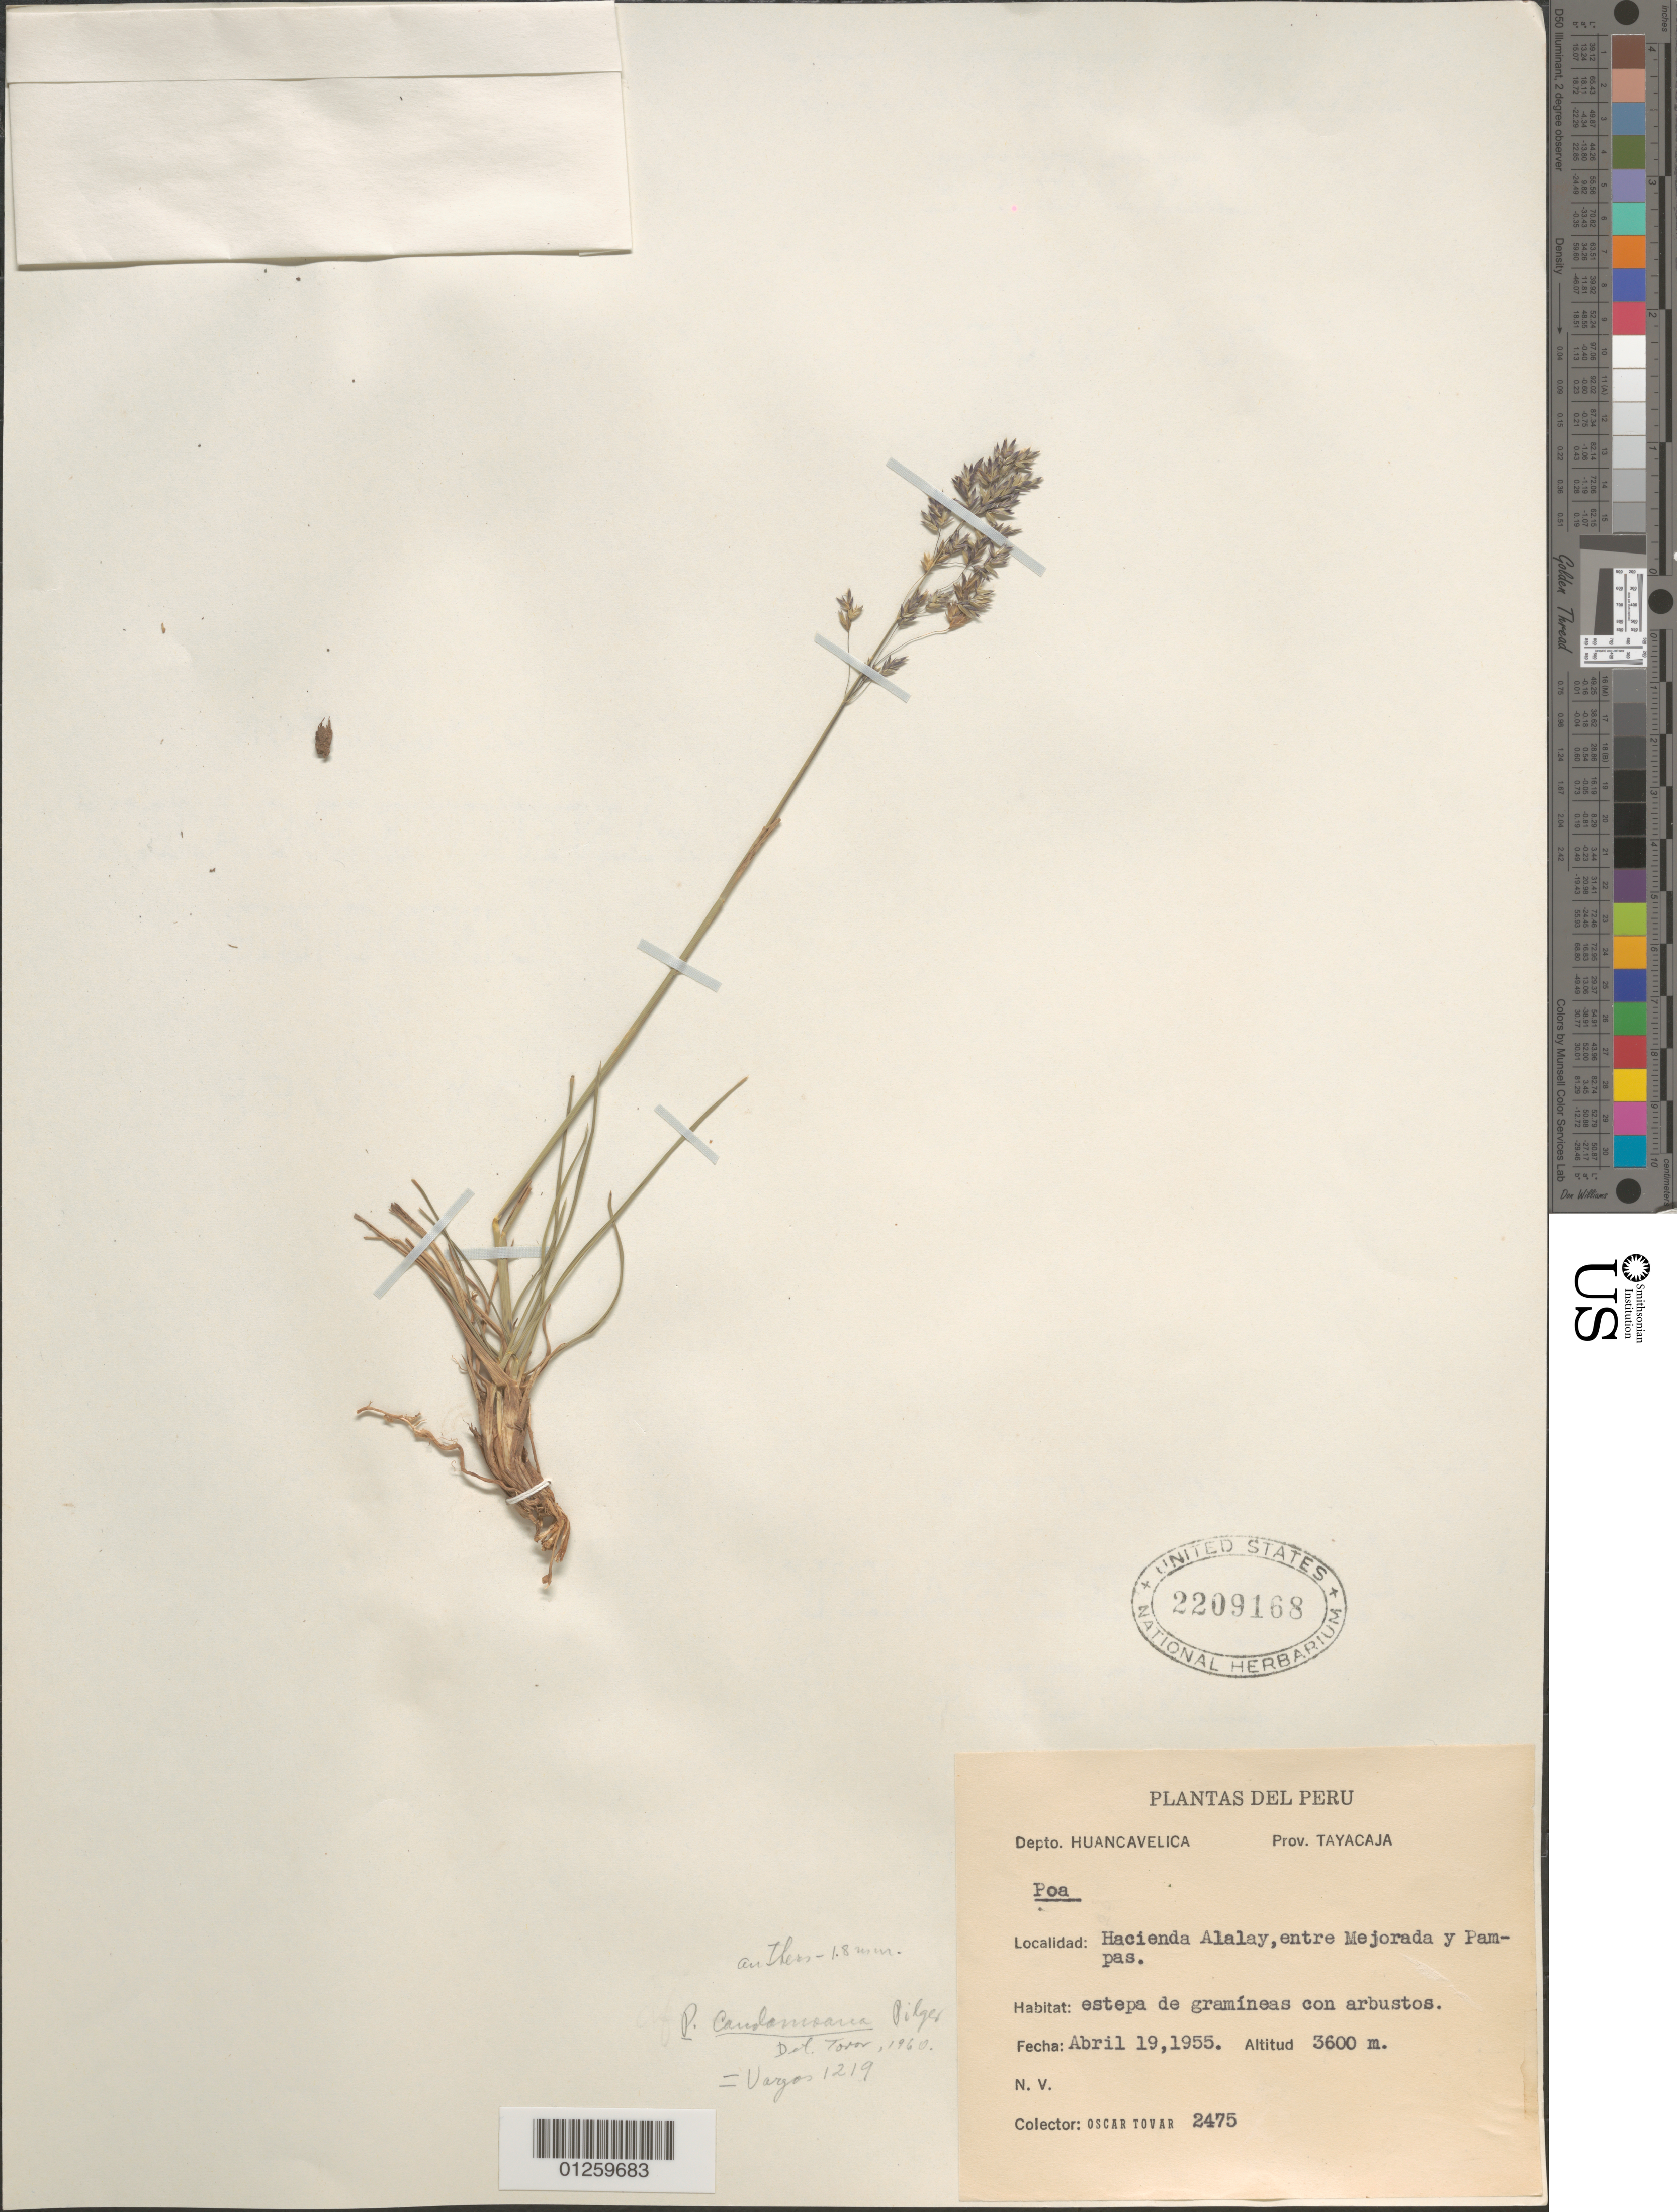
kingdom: Plantae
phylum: Tracheophyta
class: Liliopsida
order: Poales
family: Poaceae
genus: Poa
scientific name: Poa candamoana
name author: Pilg.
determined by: Soreng, Robert J., Research Associate (BOT), Smithsonian Institution - National Museum of Natural History (UNITED STATES)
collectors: Ó. Tovar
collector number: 2475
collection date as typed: Abril 19, 1955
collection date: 1955-04-19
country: Peru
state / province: Huancavelica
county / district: Tayacaja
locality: Hacienda Alalay, entre Mejorada y Pampas.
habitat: estepa de gramineas con arbustos.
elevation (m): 3600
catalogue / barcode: US 2209168